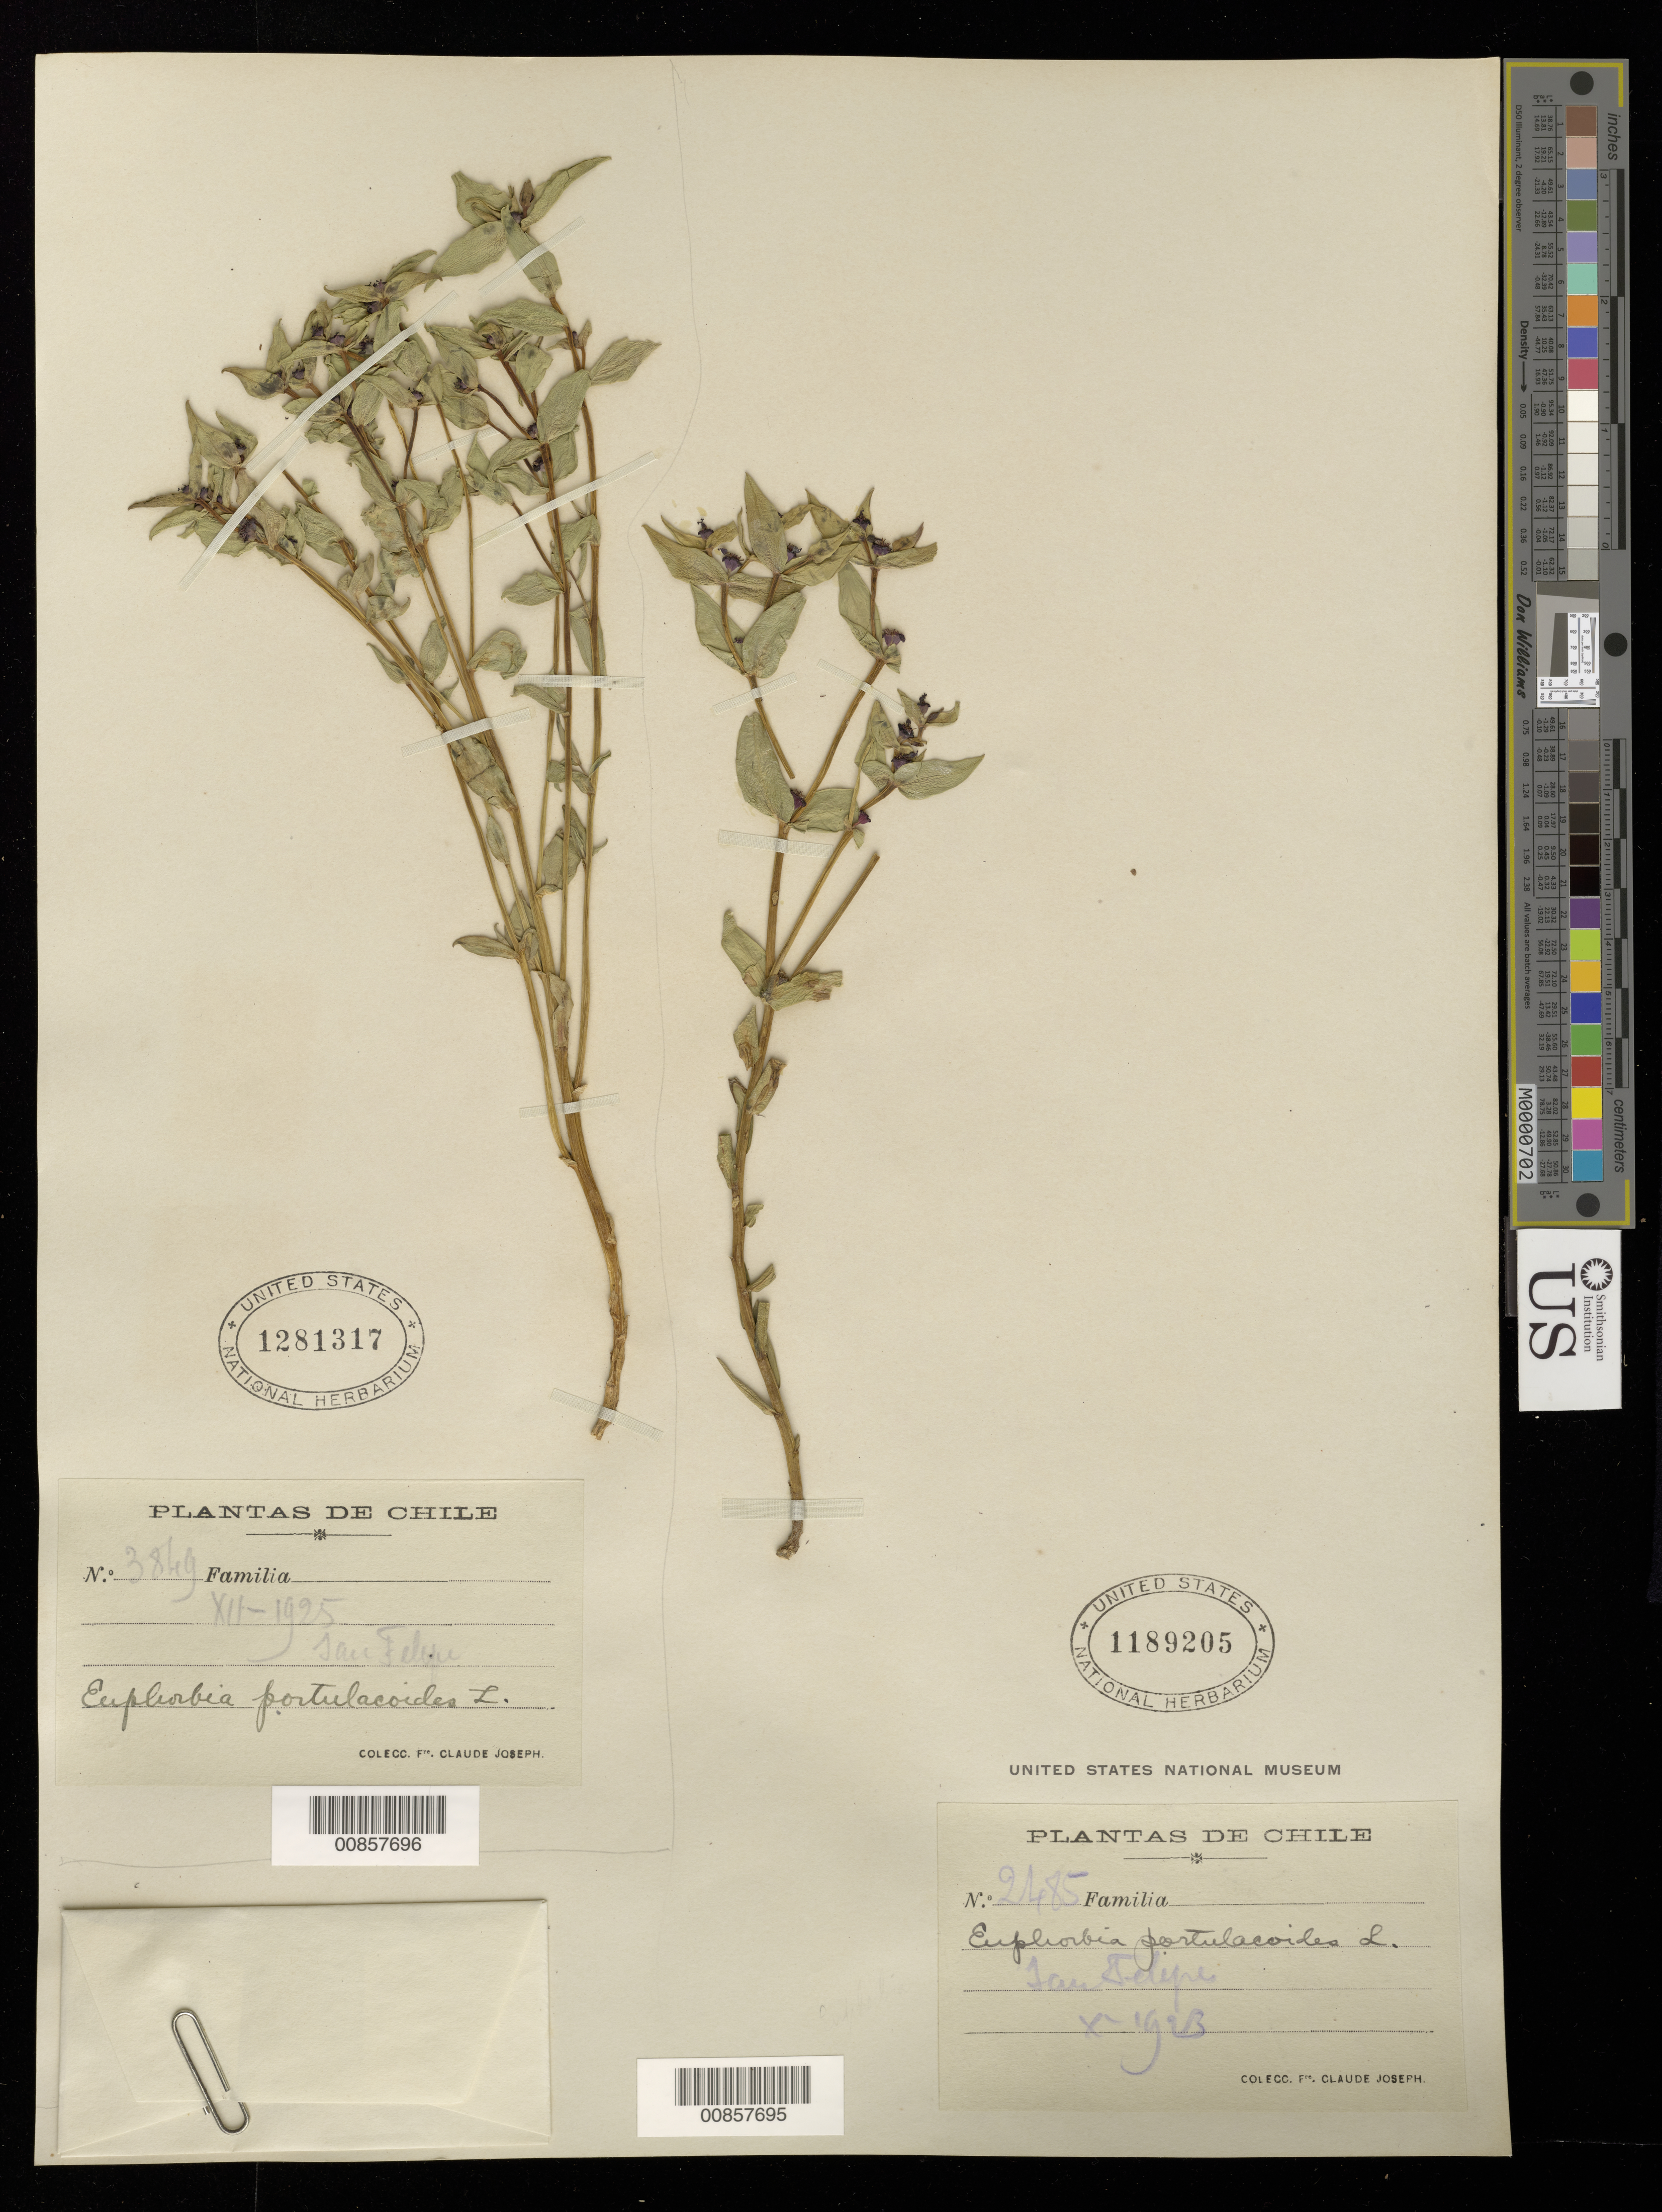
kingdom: Plantae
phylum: Tracheophyta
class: Magnoliopsida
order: Malpighiales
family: Euphorbiaceae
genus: Euphorbia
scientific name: Euphorbia portulacoides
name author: L.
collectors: Bro. Claude-Joseph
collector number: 2485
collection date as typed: Oct 1923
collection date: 1923-10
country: Chile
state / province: Valparaíso (V)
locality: San Felipe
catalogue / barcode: US 1189205